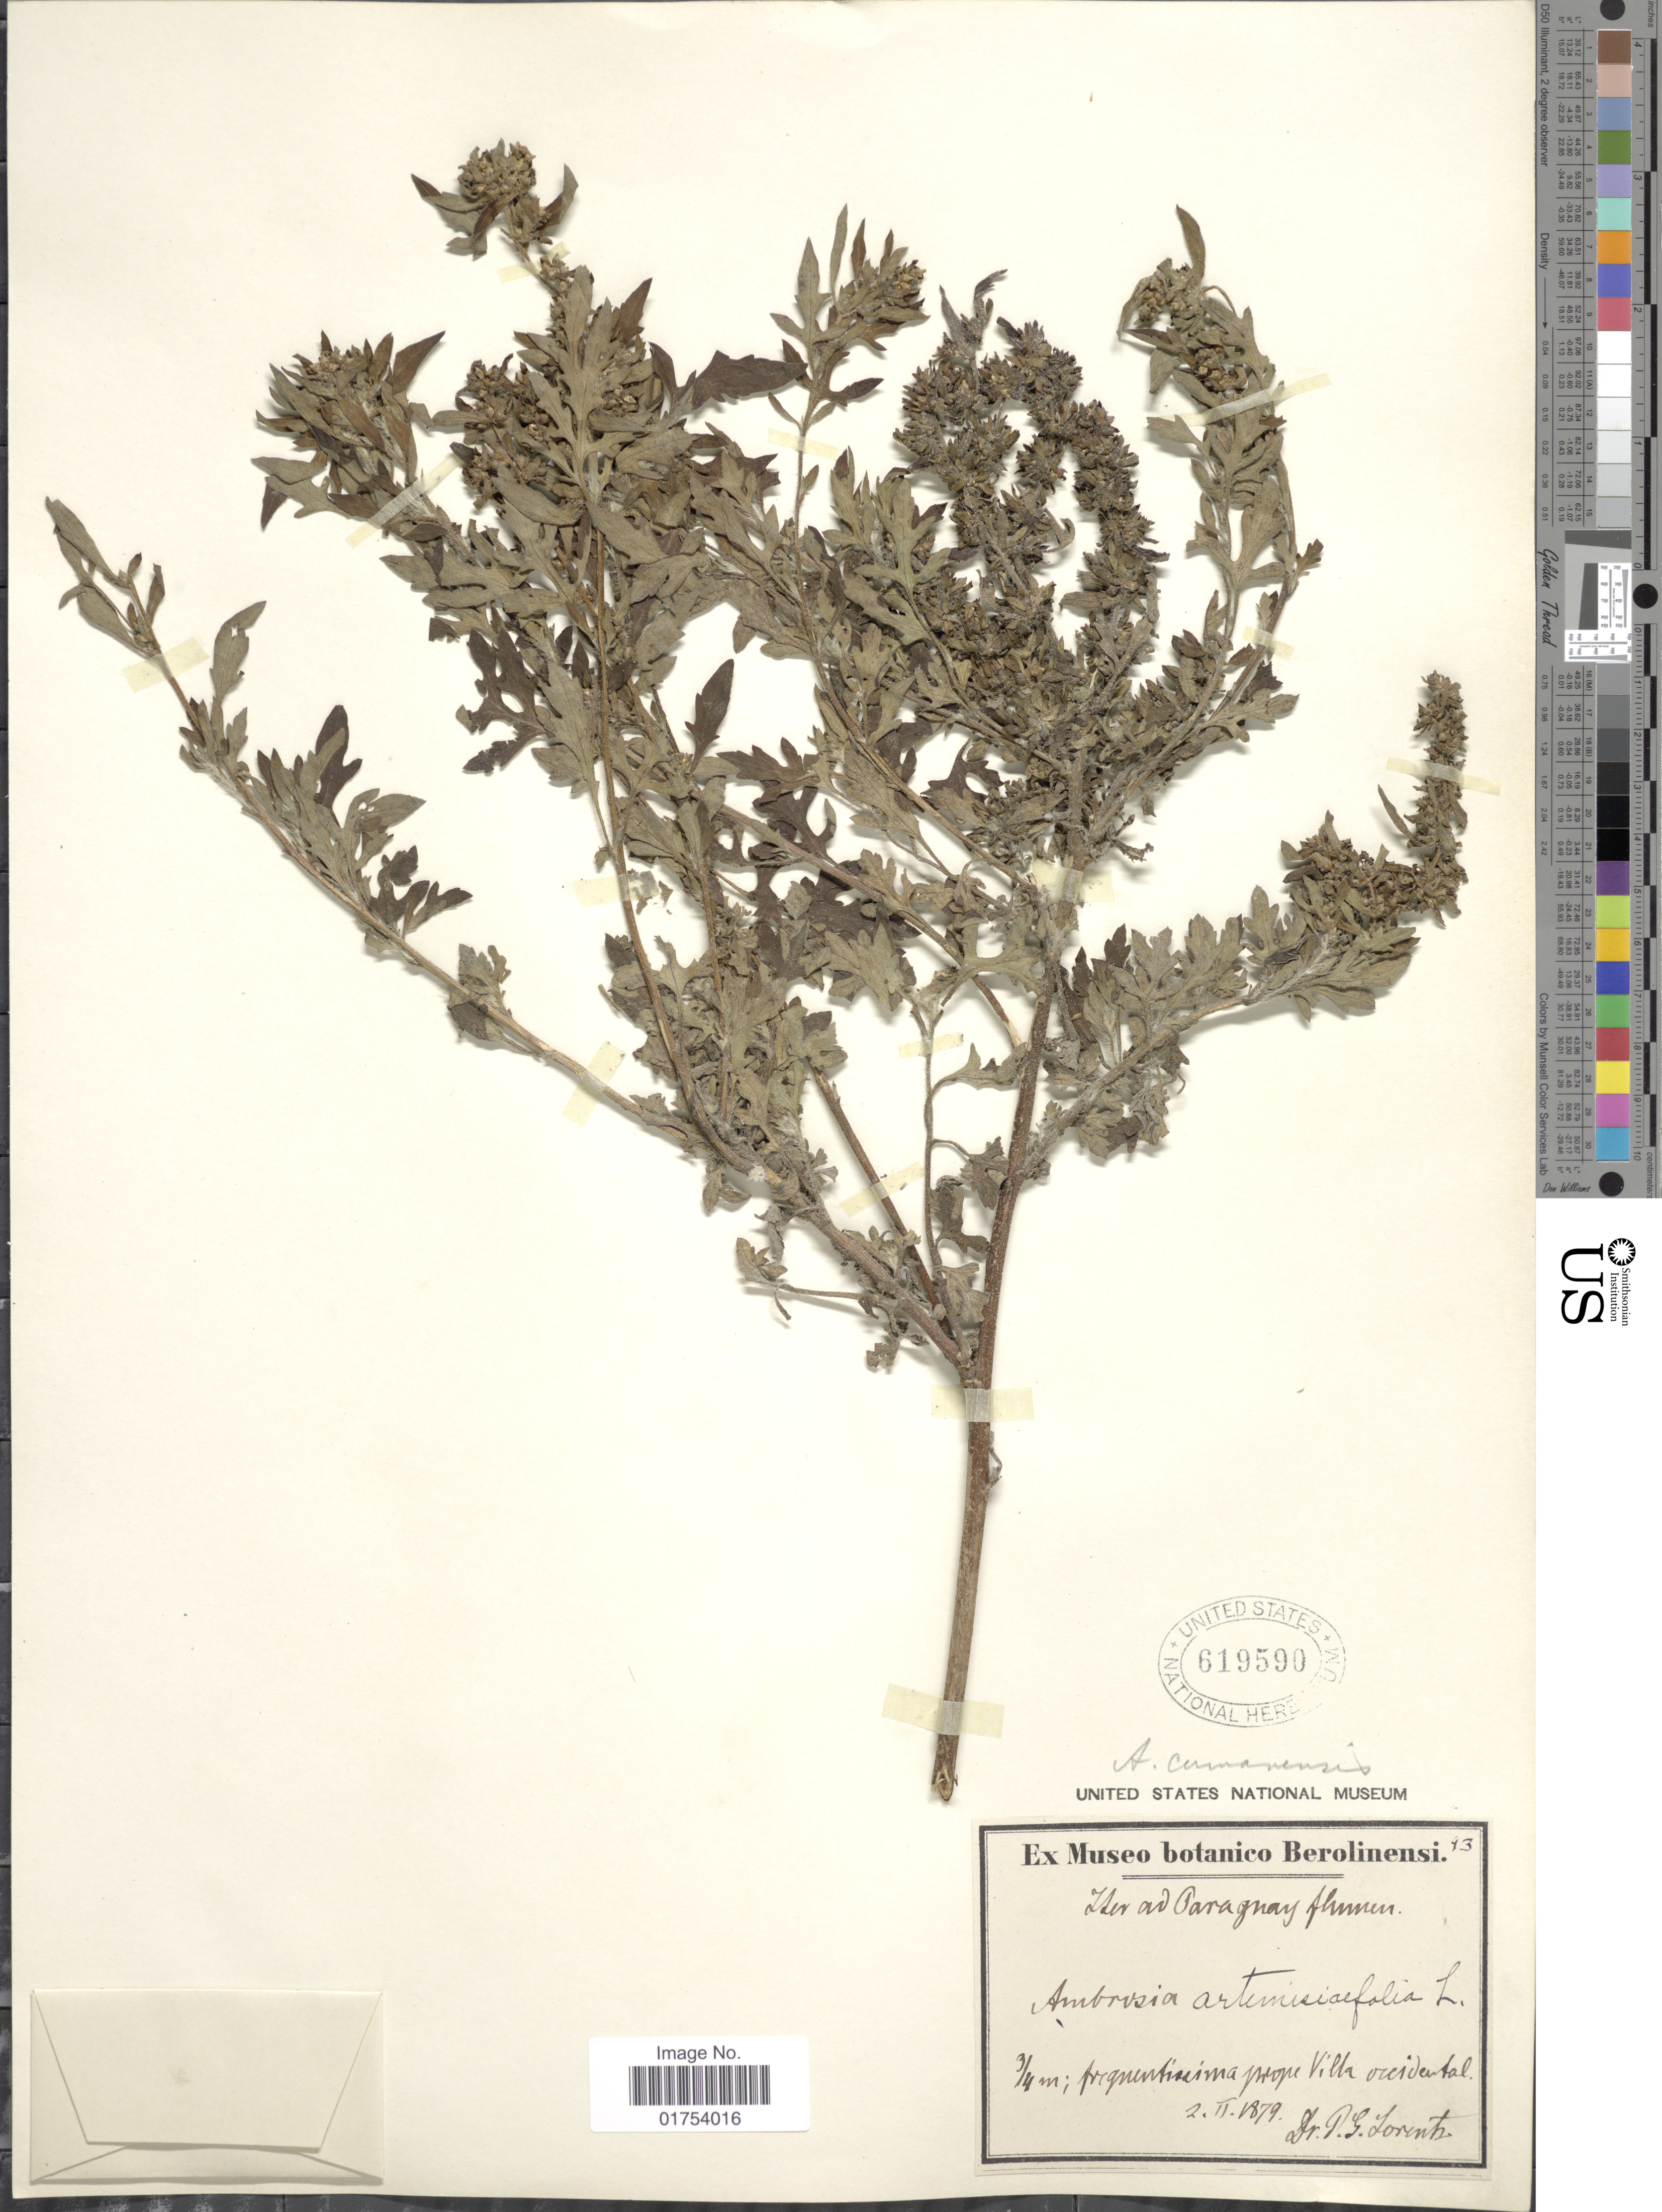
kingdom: Plantae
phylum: Tracheophyta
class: Magnoliopsida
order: Asterales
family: Asteraceae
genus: Ambrosia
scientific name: Ambrosia artemisiifolia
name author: L.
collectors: P. G. Lorentz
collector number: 43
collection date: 1879-02-02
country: Argentina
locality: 3/4 m; prope Villa occidental.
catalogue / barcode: US 619590